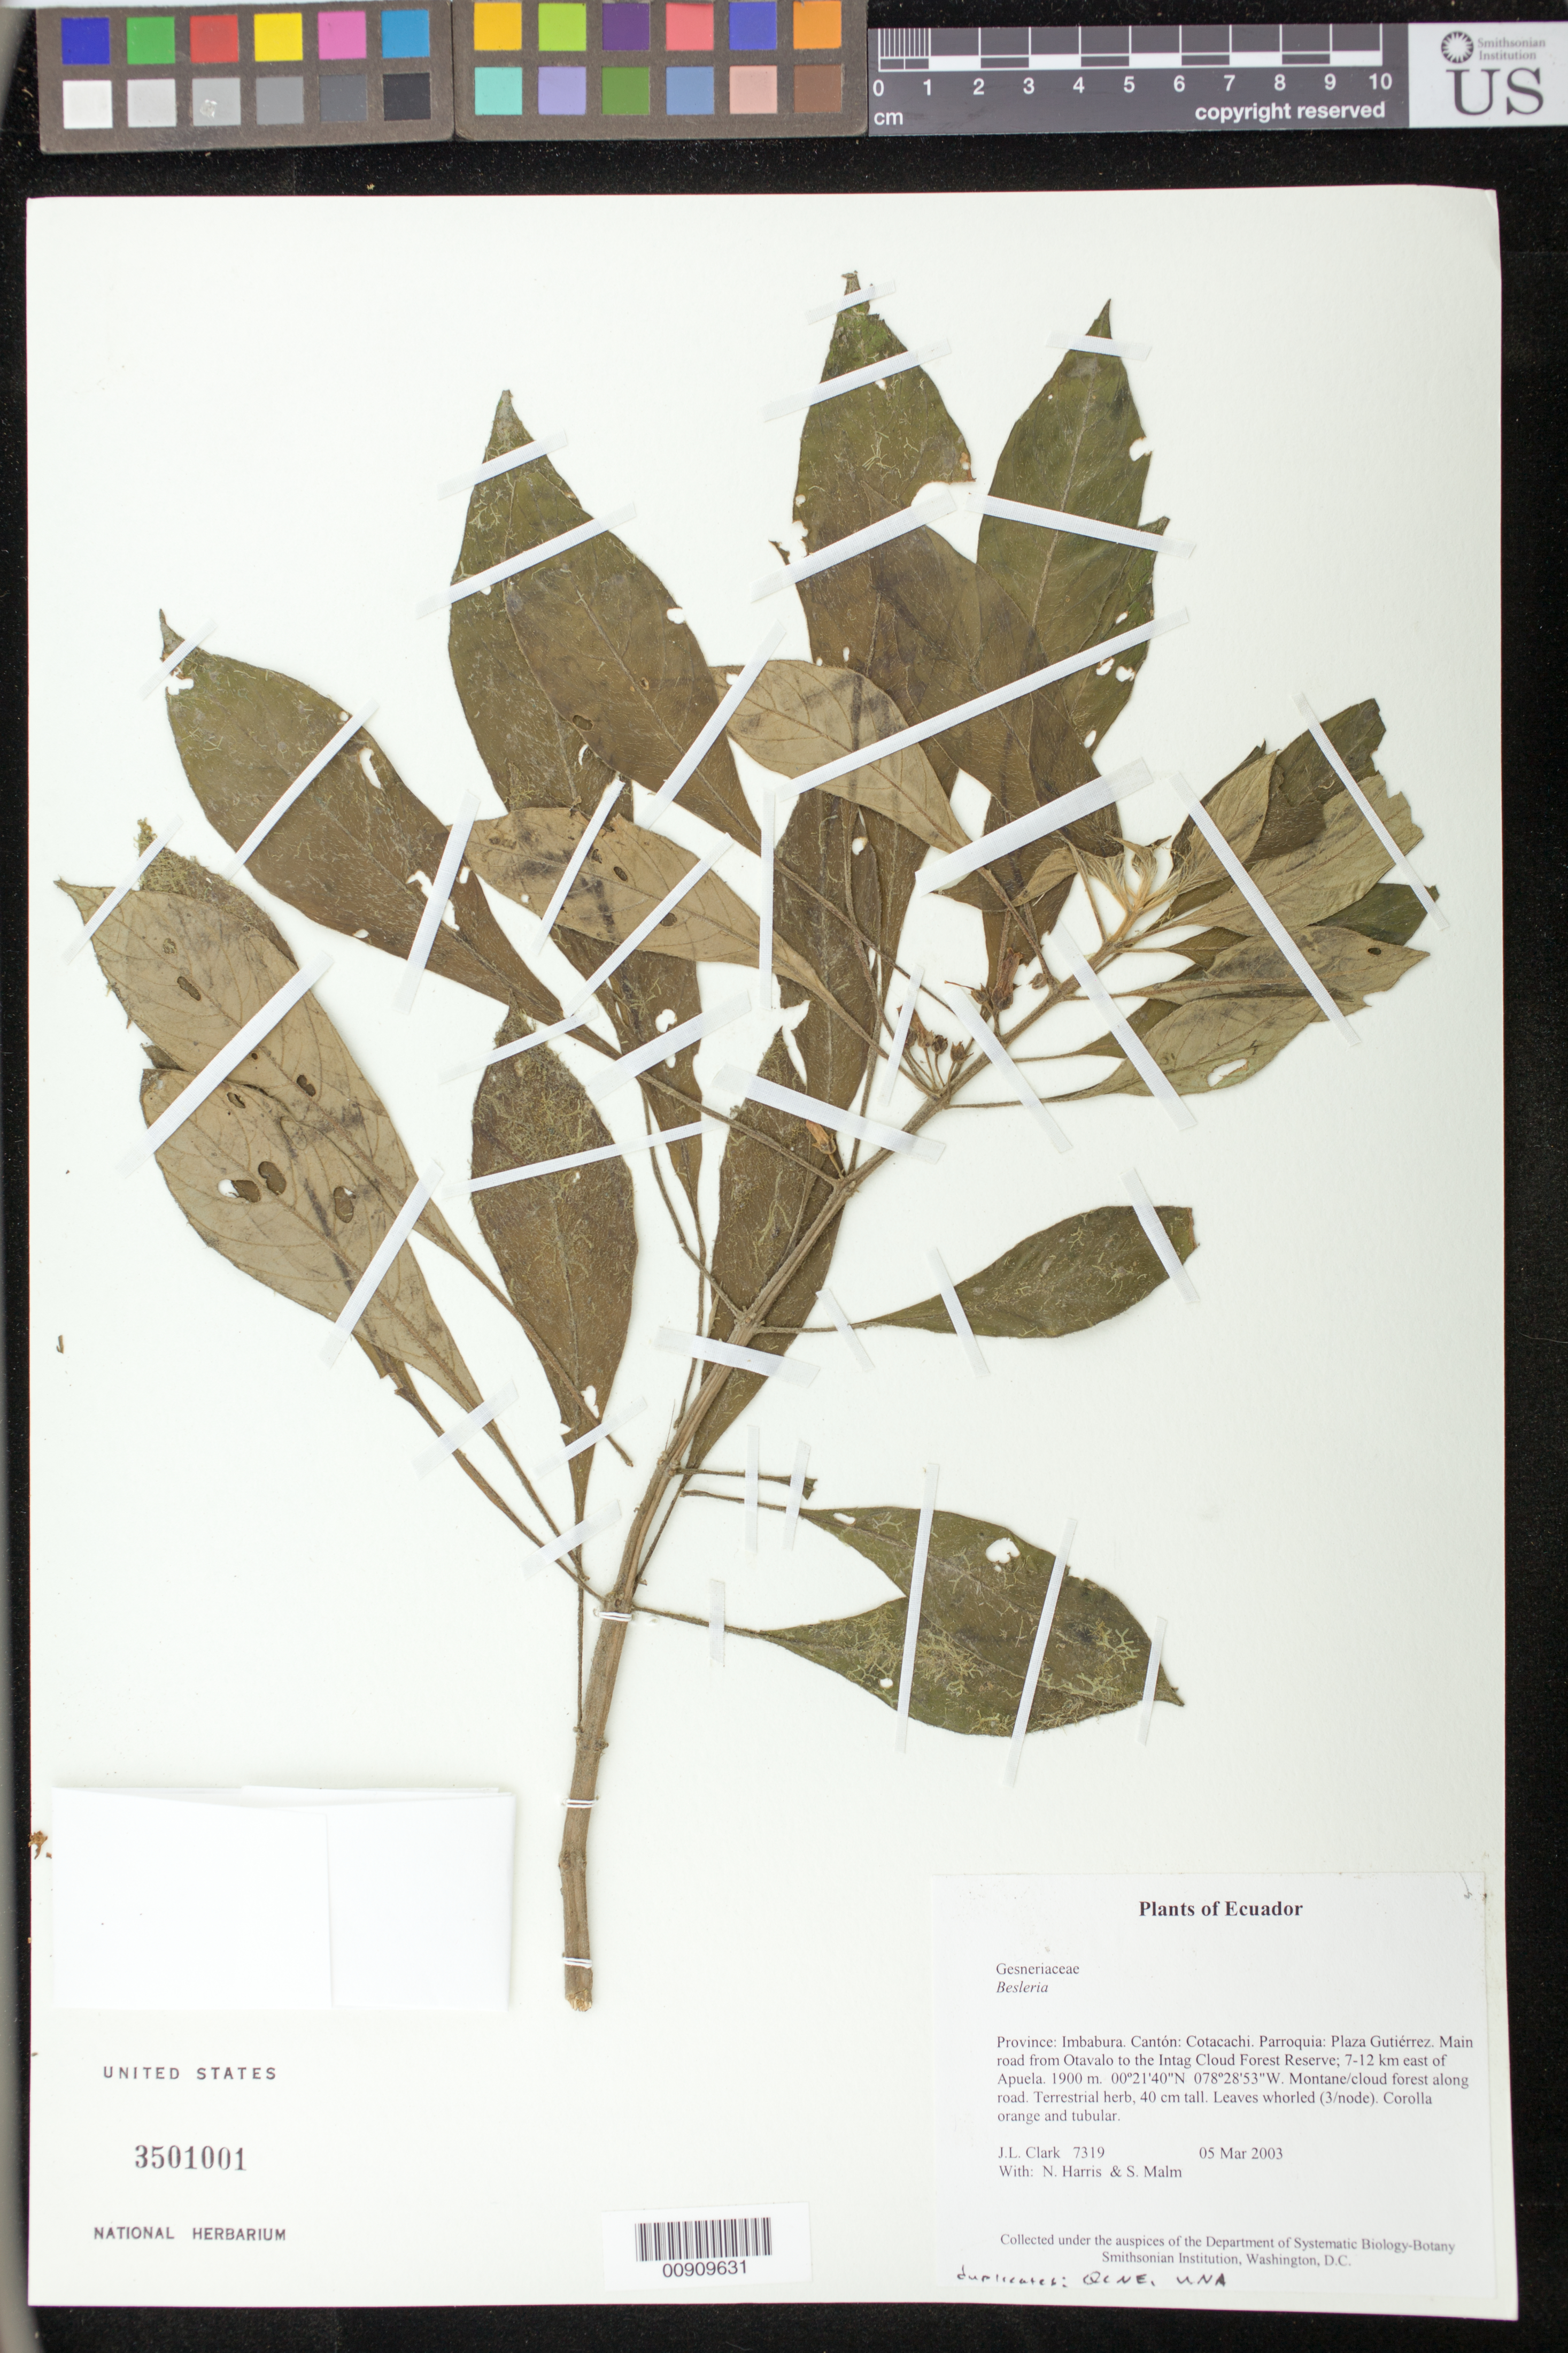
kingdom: Plantae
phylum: Tracheophyta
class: Magnoliopsida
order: Lamiales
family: Gesneriaceae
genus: Besleria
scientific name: Besleria sp.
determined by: Clark, J. L., (SEL), The Marie Selby Botanical Garden (UNITED STATES)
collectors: J. L. Clark, N. Harris & S. Malm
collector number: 7319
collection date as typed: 05 Mar 2003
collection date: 2003-03-05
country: Ecuador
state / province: Imbabura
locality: Cotacachi. Parroquia: Plaza Gutiérrez. Main road from Otavalo to the Intag Cloud Forest Reserve; 7-12 km east of Apuela.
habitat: Montane/cloud forest along road.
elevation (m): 1900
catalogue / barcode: US 3501001